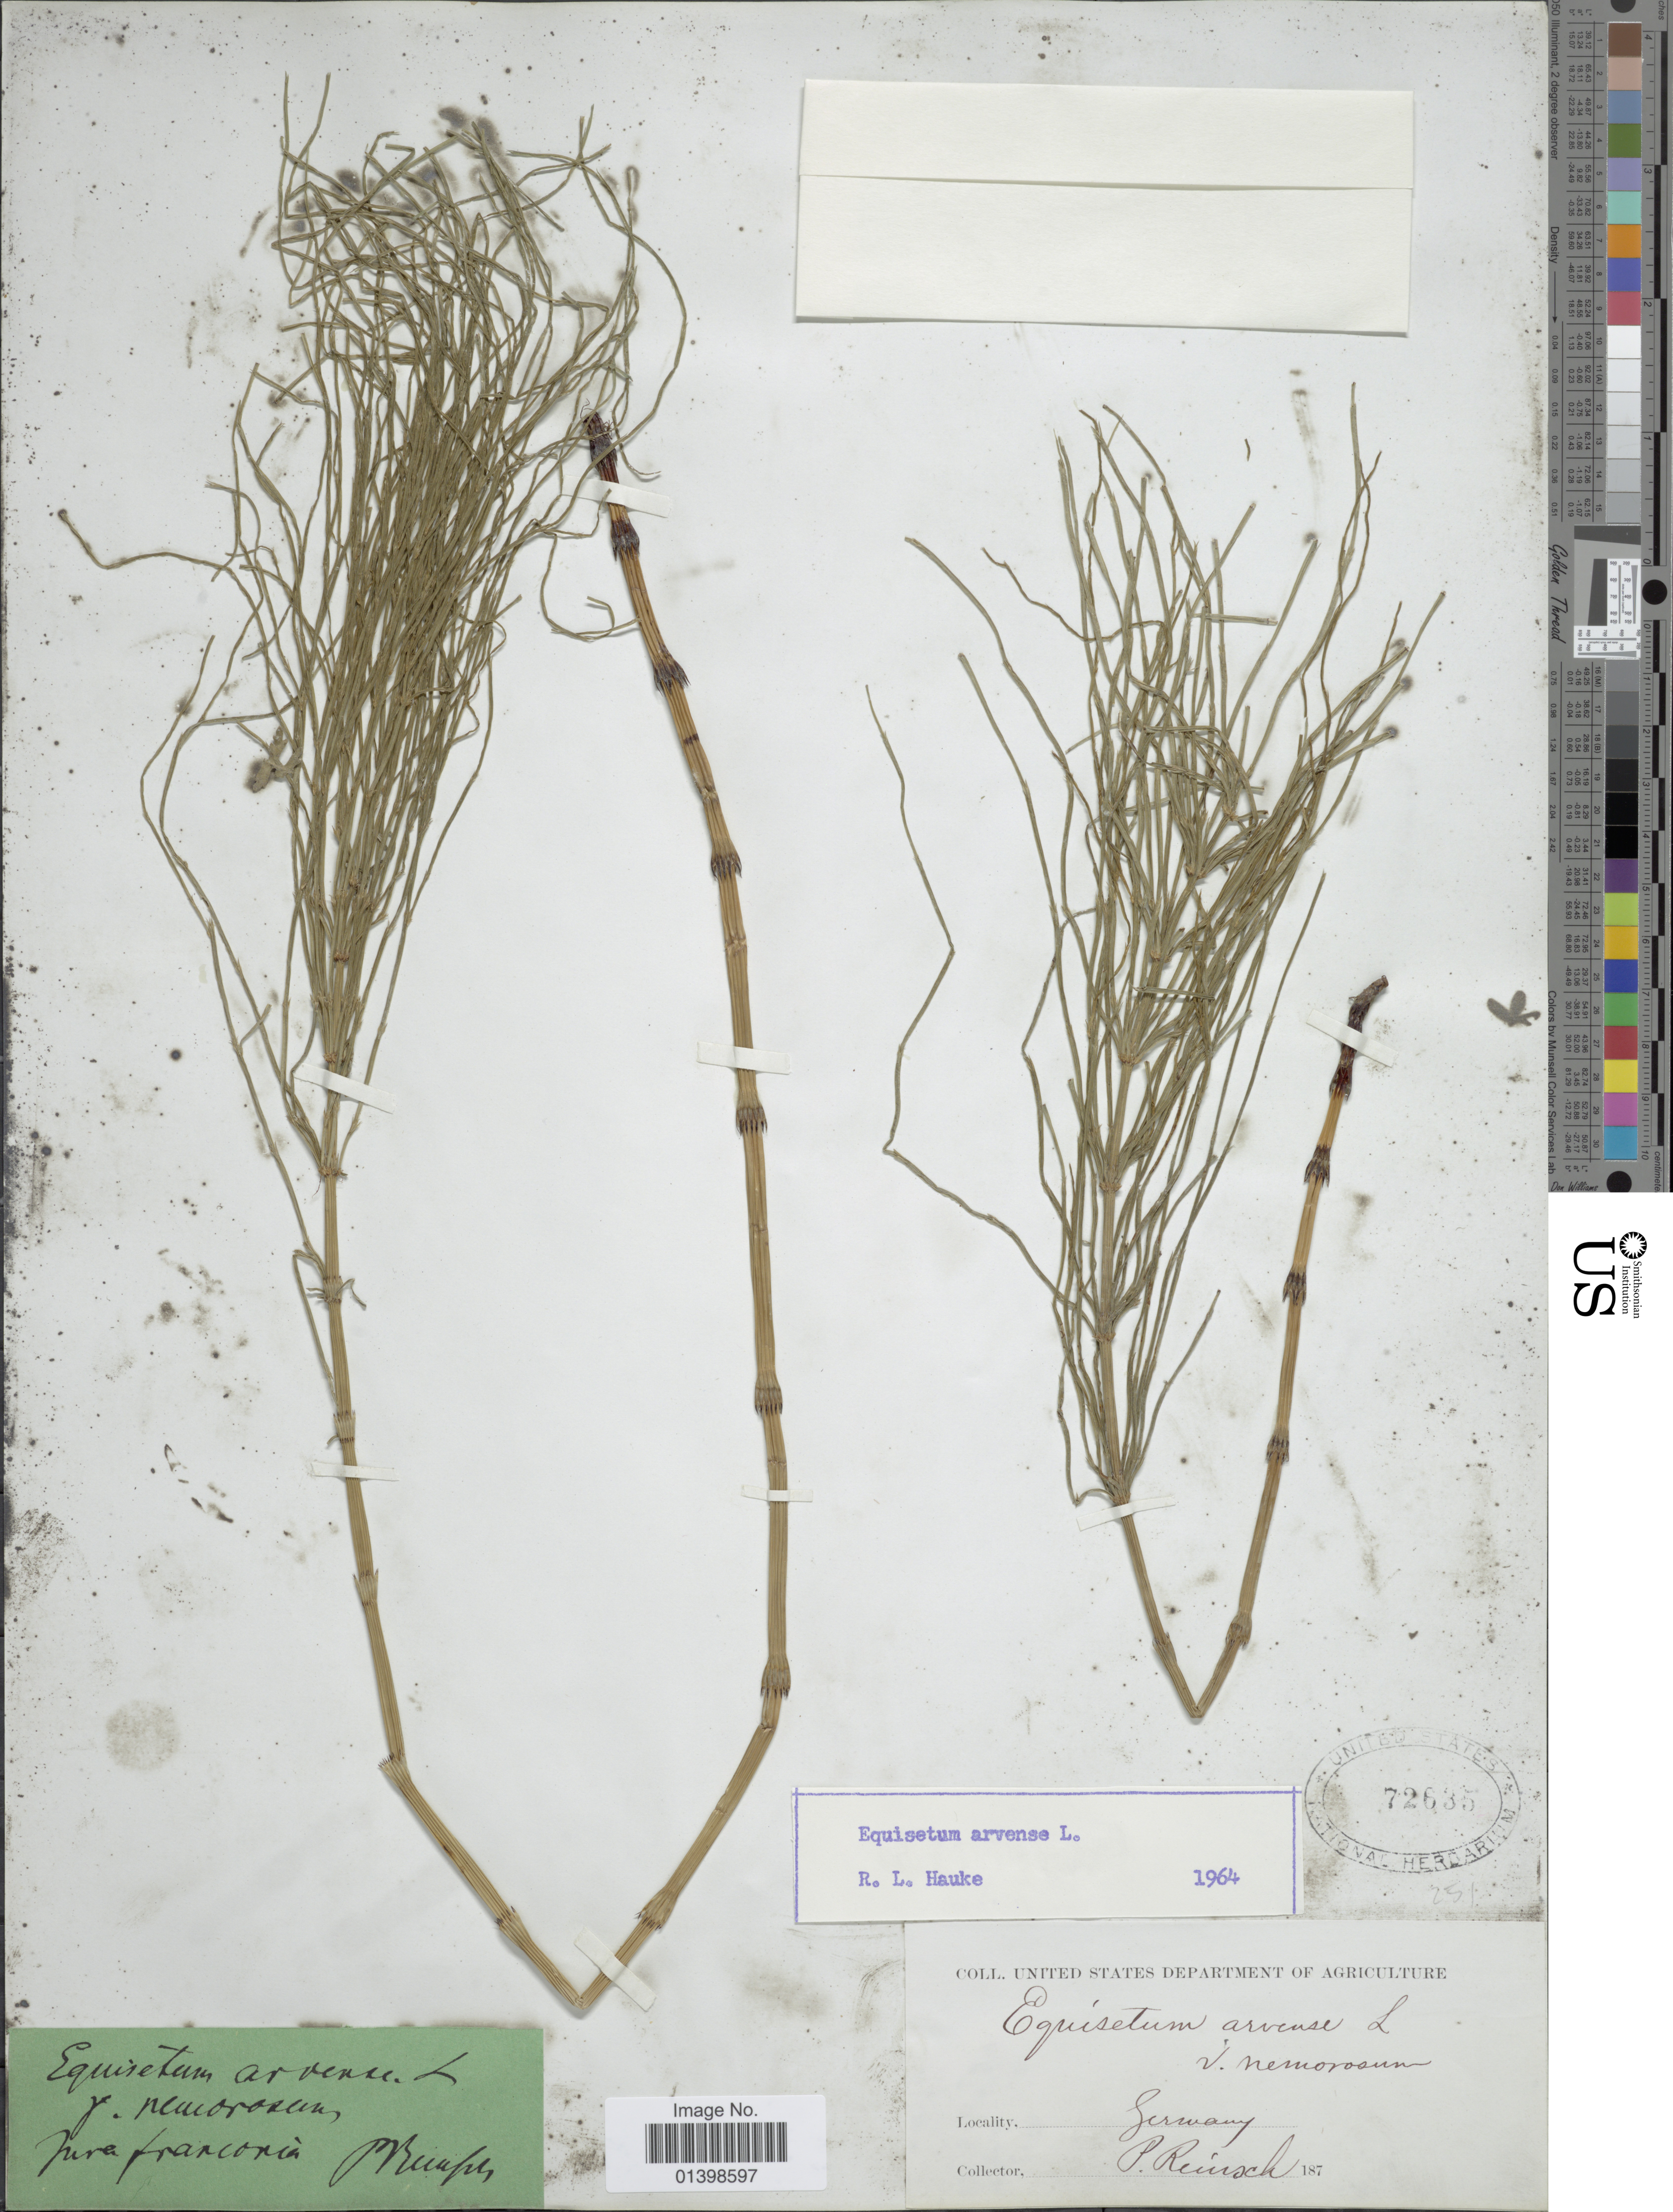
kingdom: Plantae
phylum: Tracheophyta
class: Polypodiopsida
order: Equisetales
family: Equisetaceae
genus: Equisetum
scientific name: Equisetum arvense var. dimorphum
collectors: P.F. Reinsch (herbarium)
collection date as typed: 187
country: Germany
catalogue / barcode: US 72635